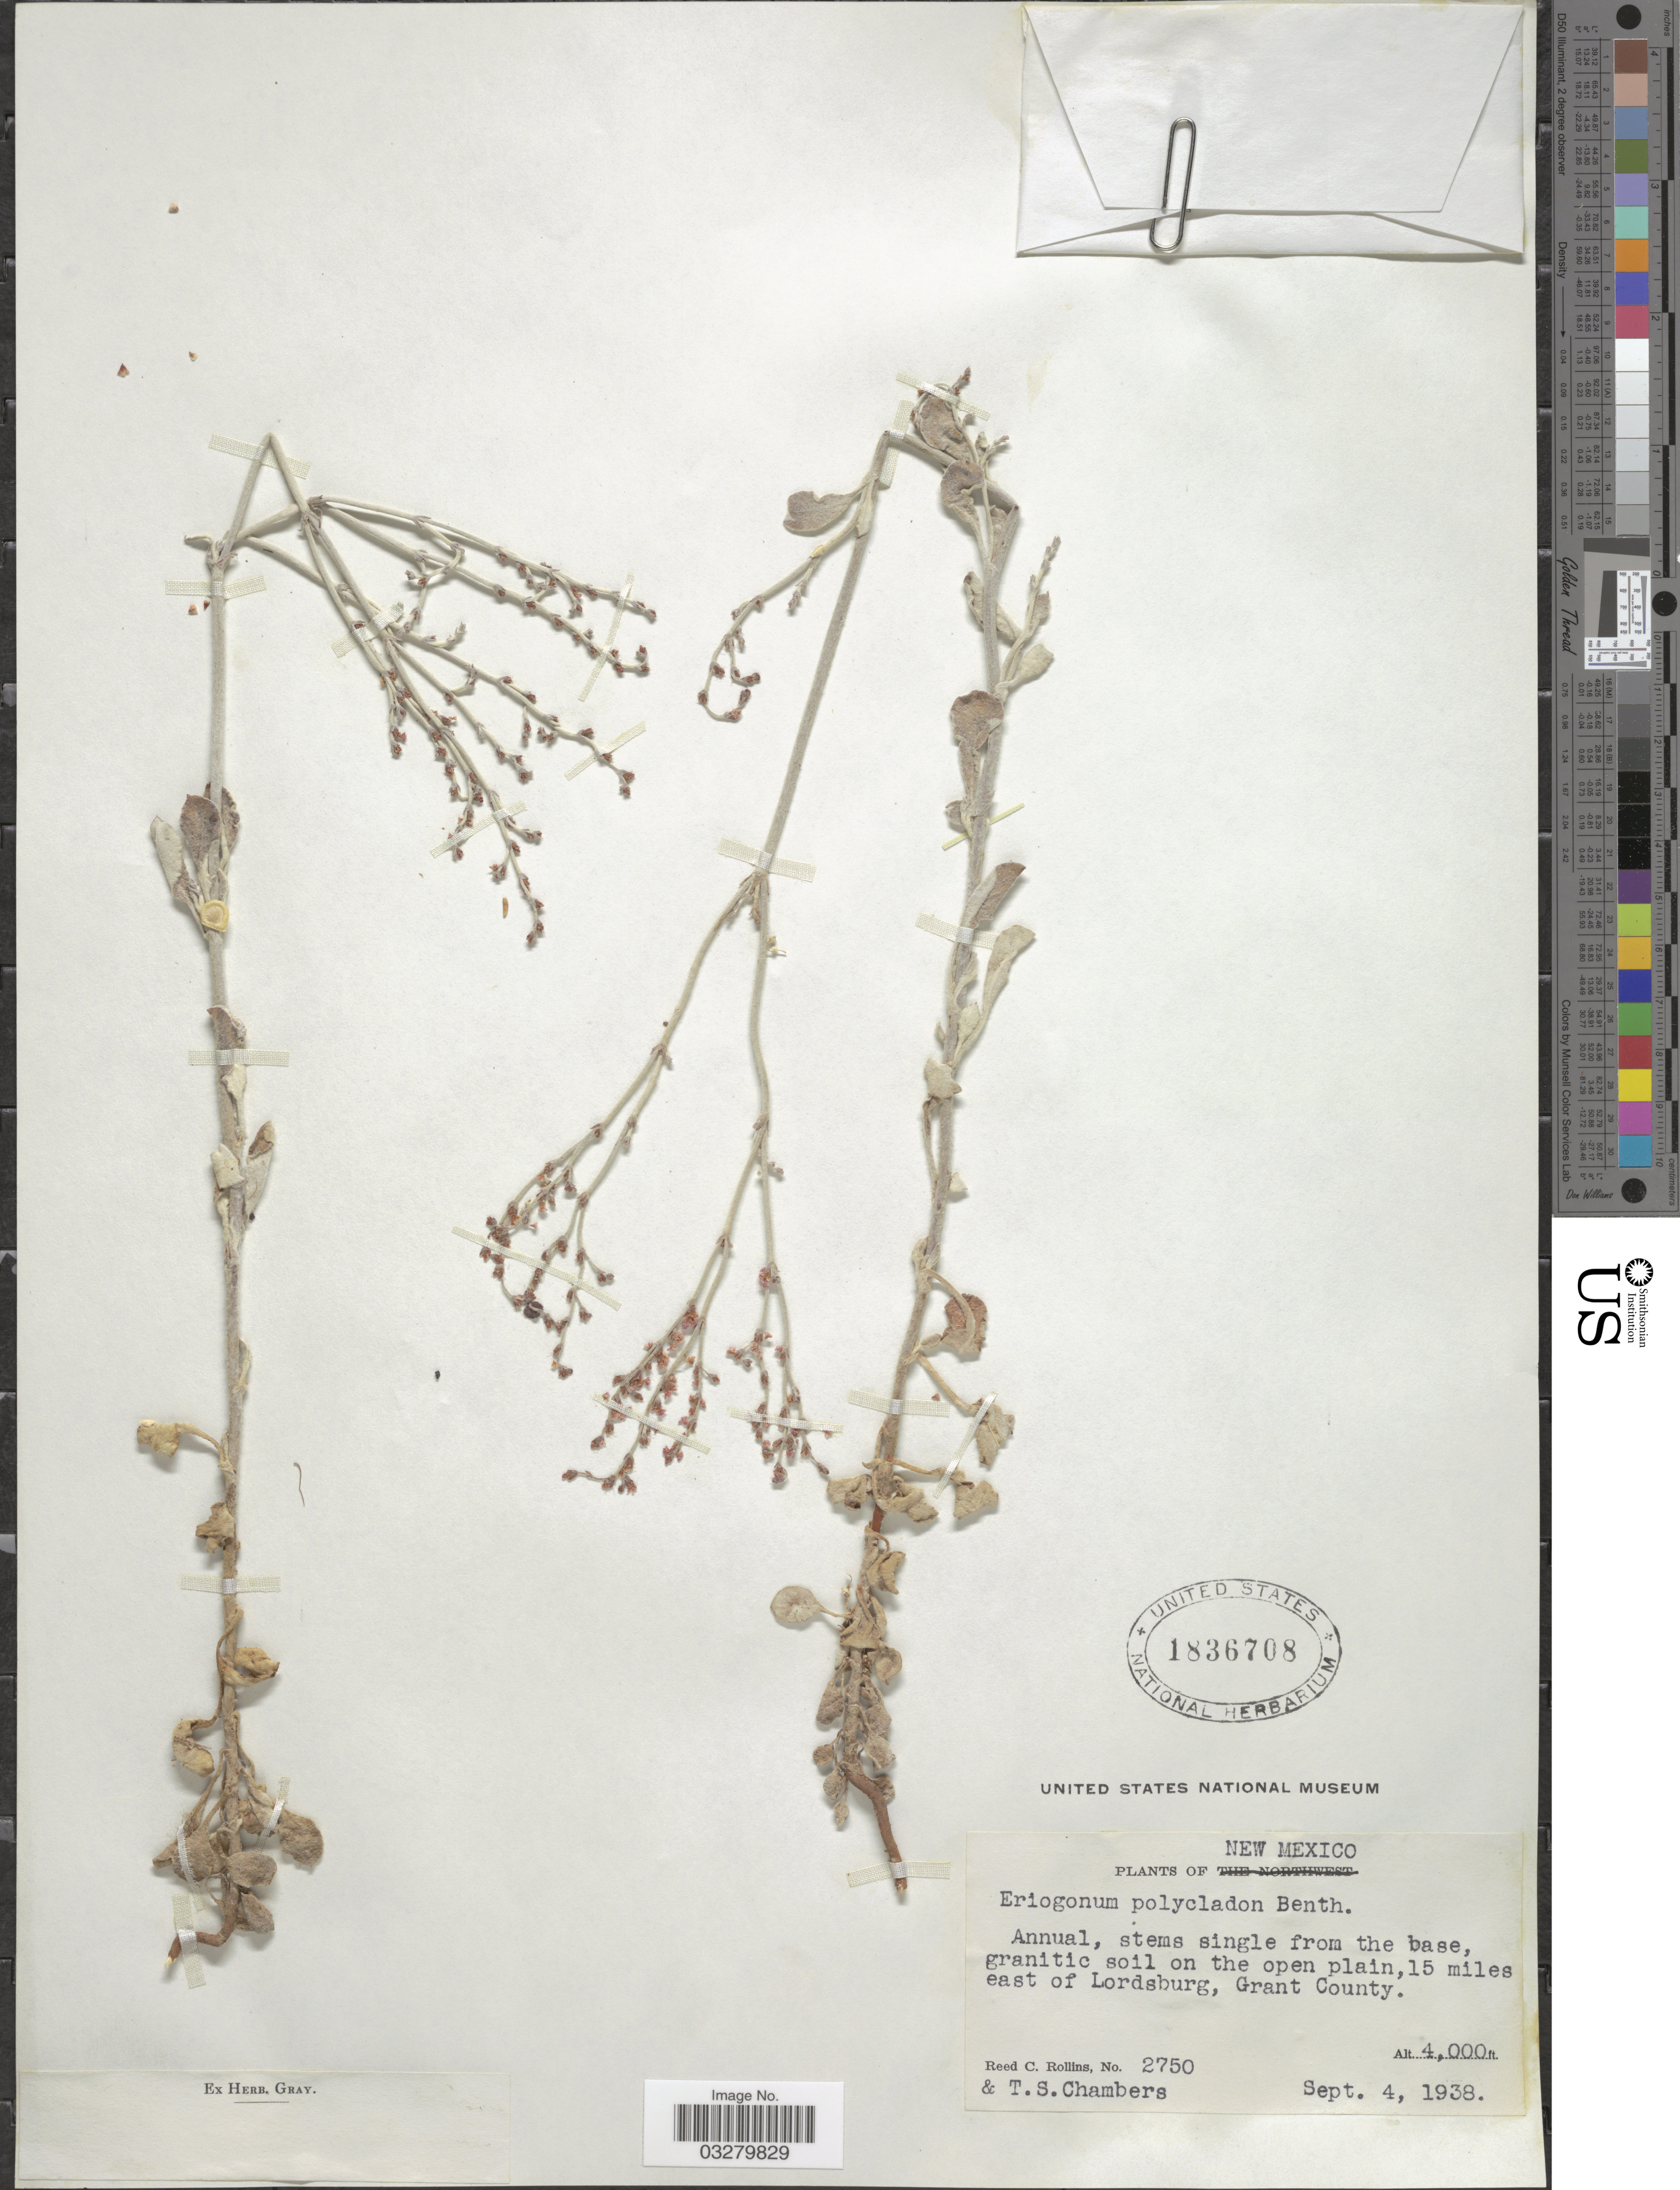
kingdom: Plantae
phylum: Tracheophyta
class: Magnoliopsida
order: Caryophyllales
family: Polygonaceae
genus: Eriogonum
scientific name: Eriogonum polycladon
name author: Benth.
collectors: R. C. Rollins & T. Chambers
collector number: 2750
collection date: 1938-09-04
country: United States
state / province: New Mexico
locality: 15 miles east of Lordsburg, Grant County.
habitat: granitic soil on the open plain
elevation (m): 1219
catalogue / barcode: US 1836708